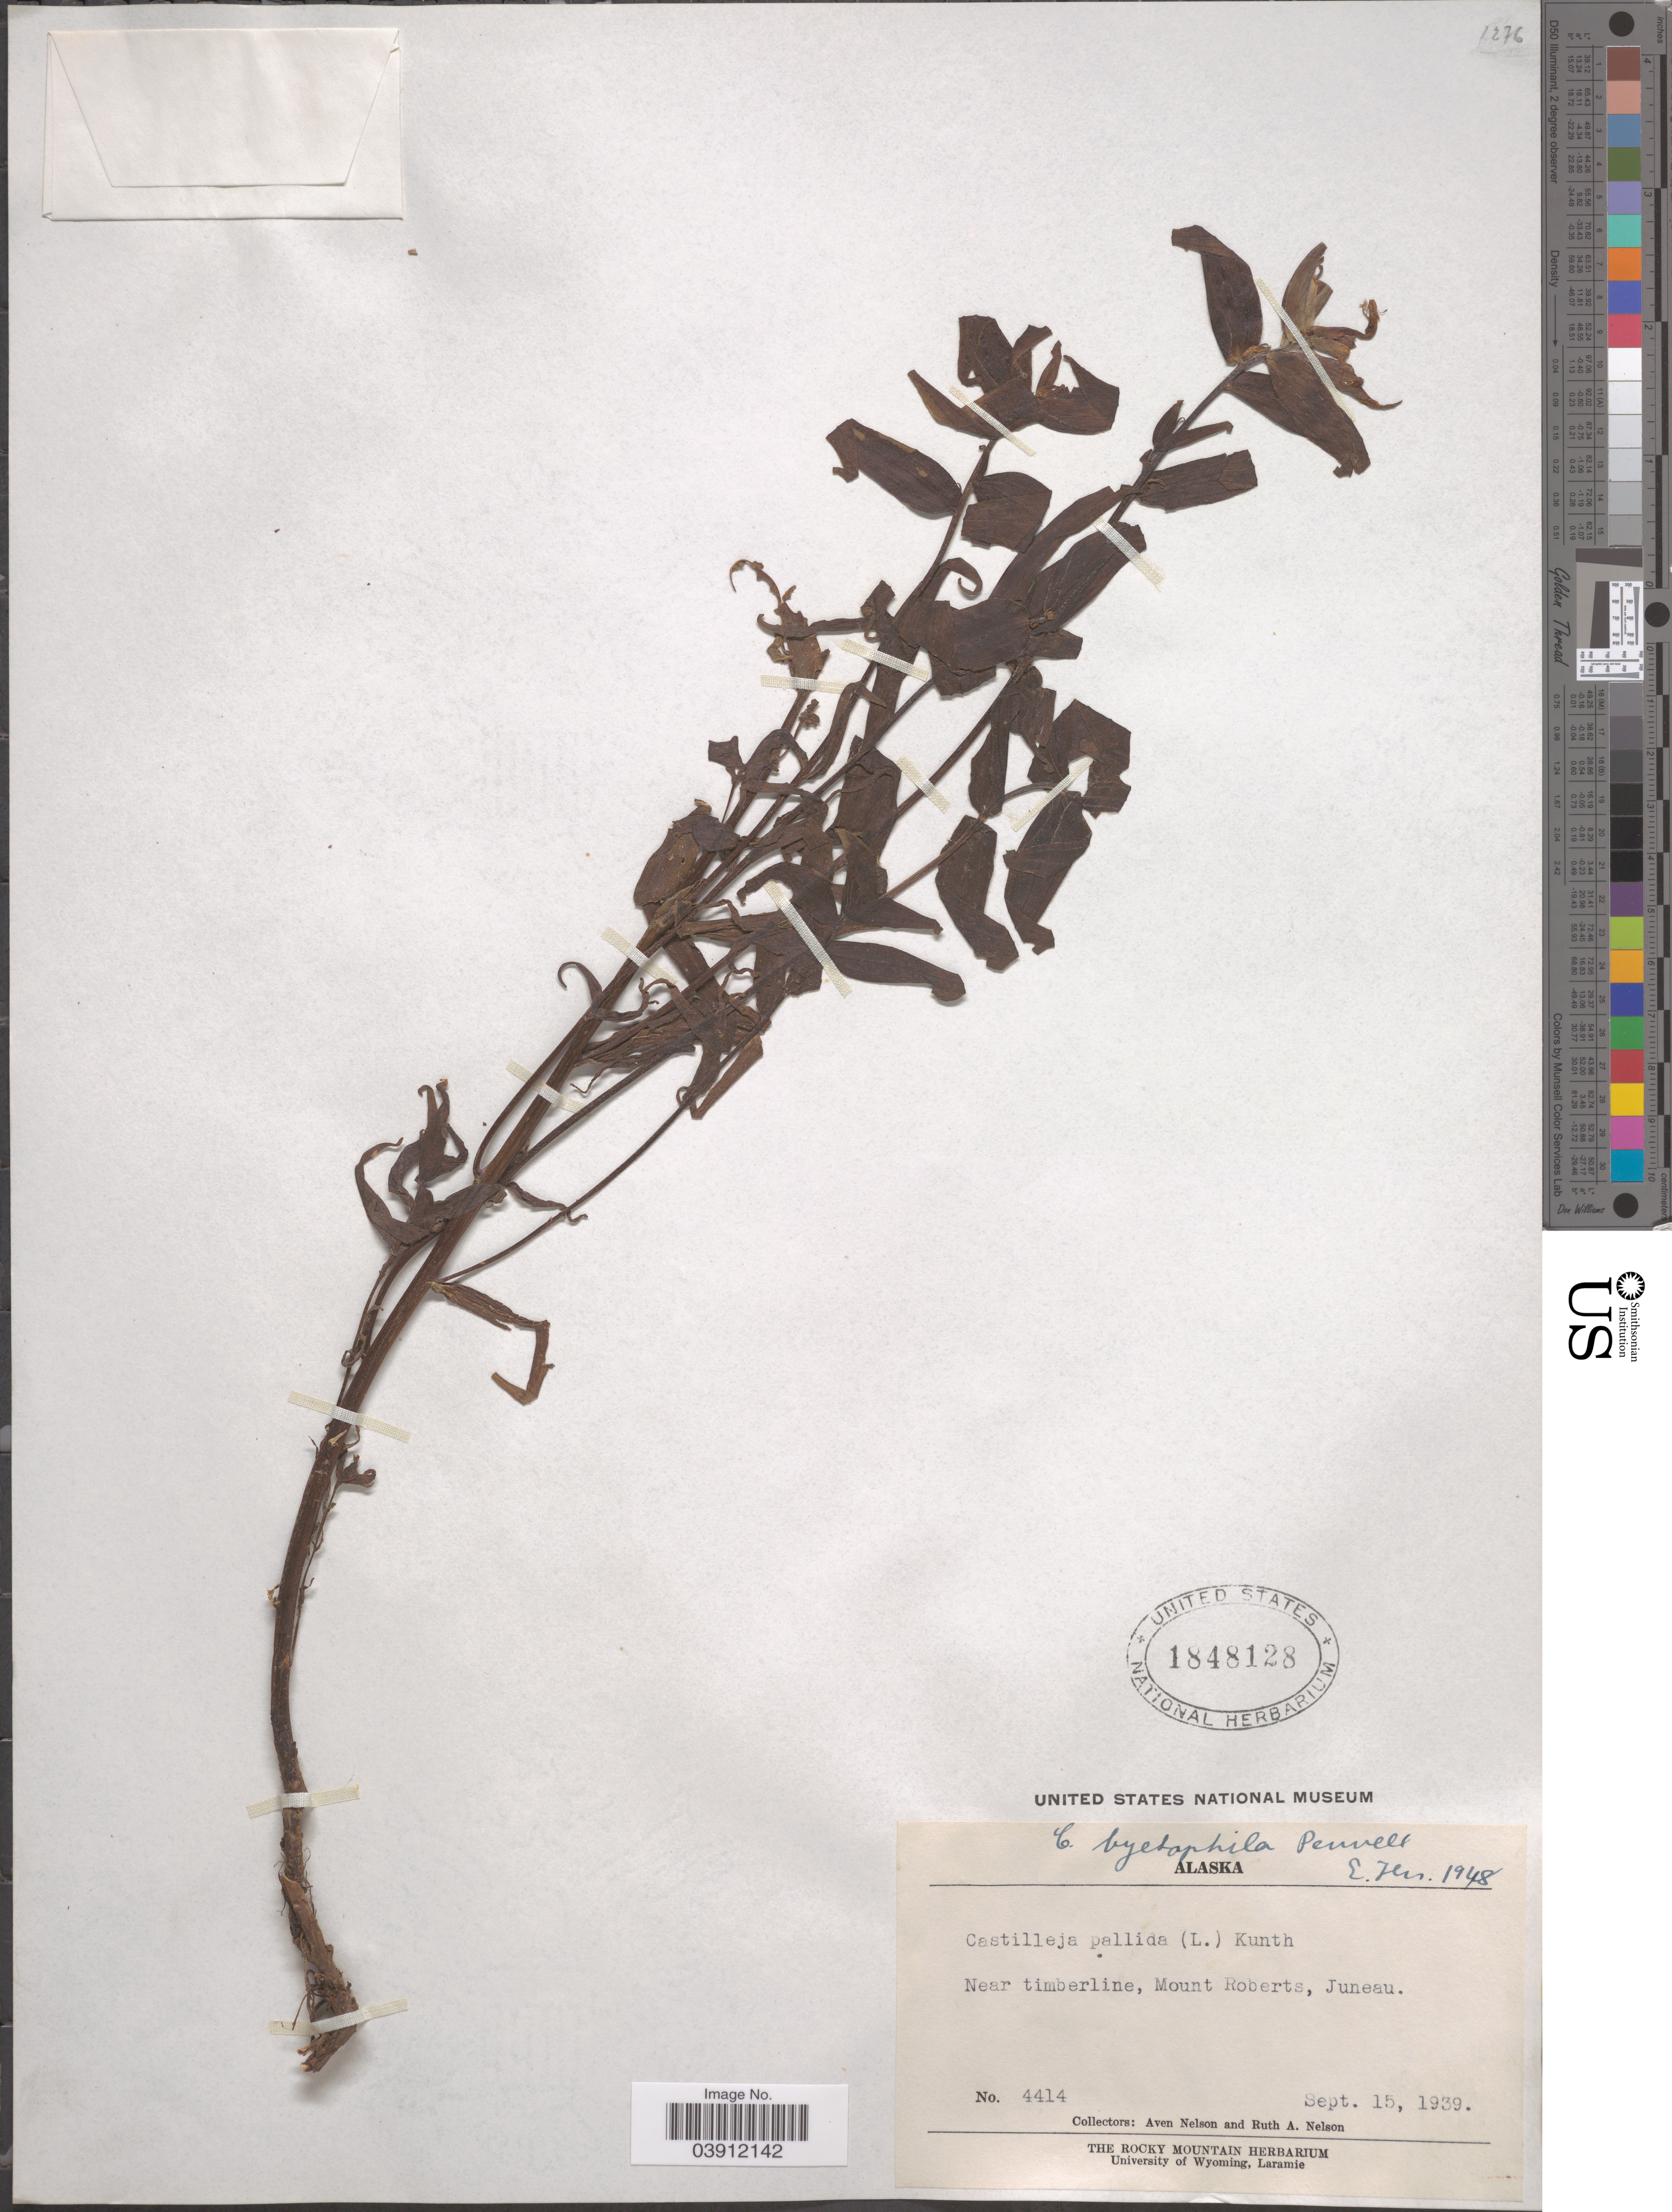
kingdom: Plantae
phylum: Tracheophyta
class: Magnoliopsida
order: Lamiales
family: Orobanchaceae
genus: Castilleja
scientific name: Castilleja hyetophila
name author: Pennell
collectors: A. Nelson & R. A. Nelson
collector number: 4414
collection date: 1939-09-15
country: United States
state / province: Alaska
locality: Near timberline, Mount Roberts, Juneau.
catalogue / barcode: US 1848128